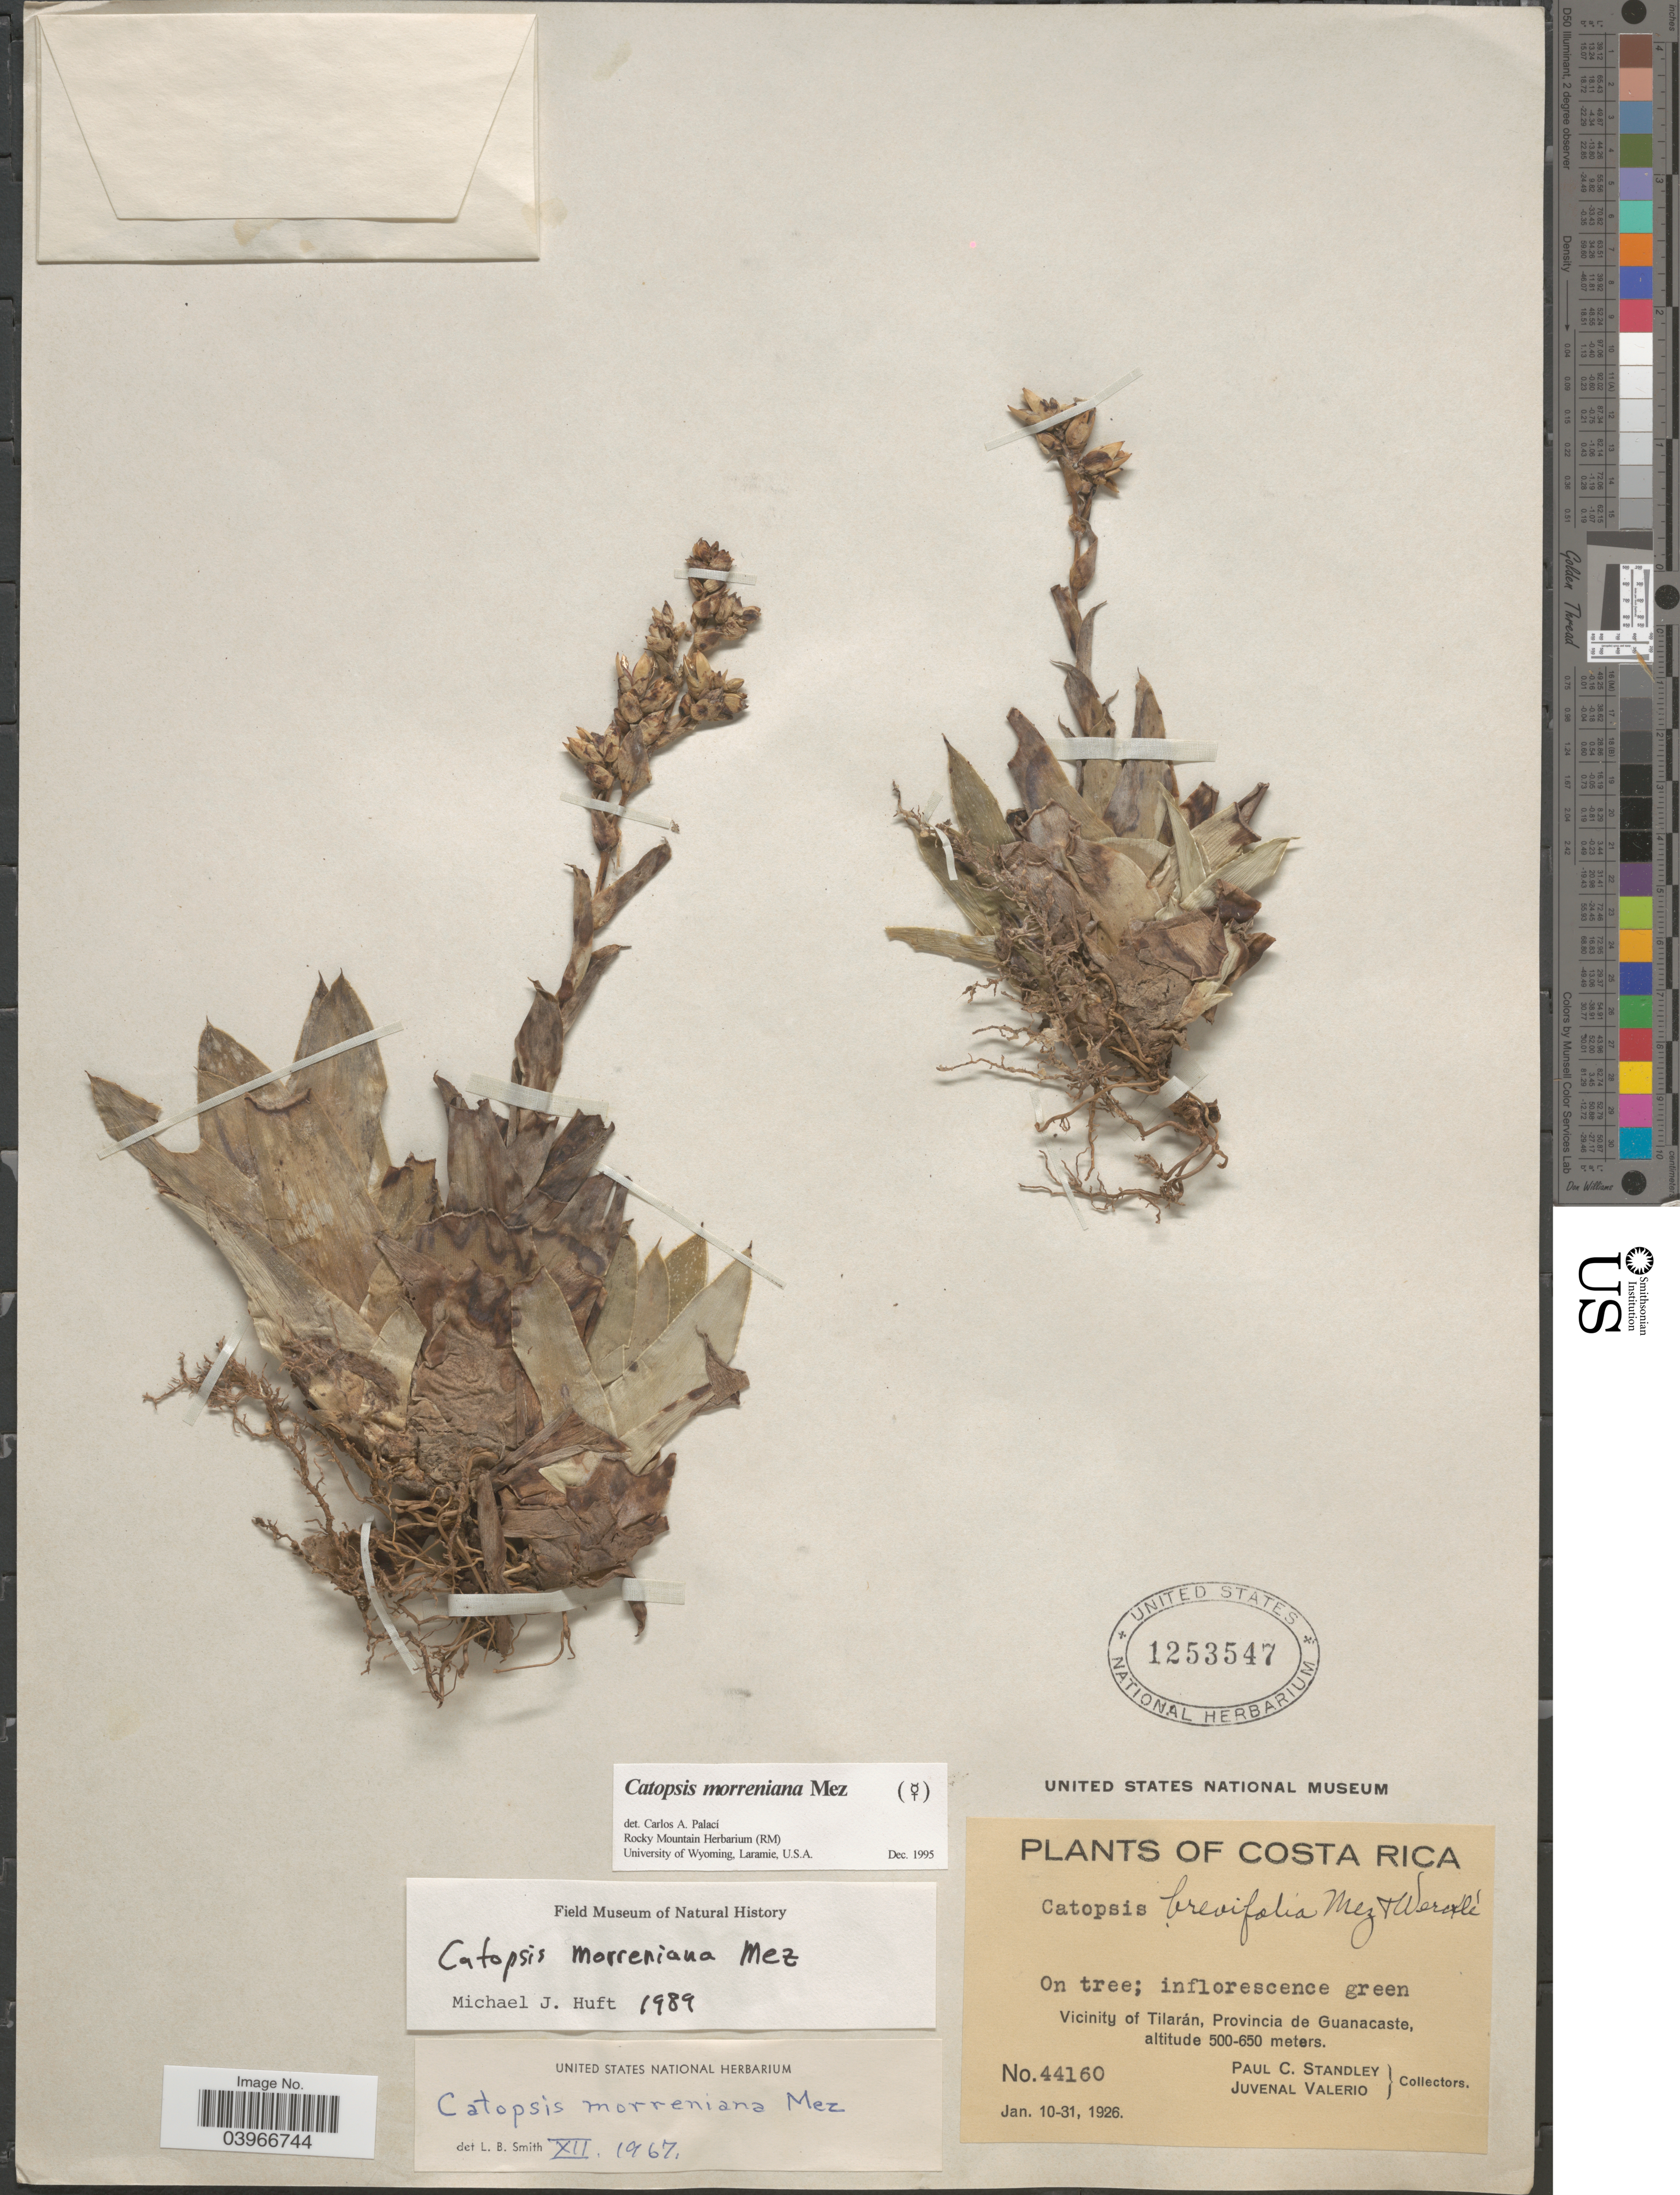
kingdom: Plantae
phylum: Tracheophyta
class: Liliopsida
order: Poales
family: Bromeliaceae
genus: Catopsis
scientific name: Catopsis morreniana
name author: Mez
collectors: P. C. Standley & J. Valerio R.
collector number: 44160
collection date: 1926-01-10/1926-01-31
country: Costa Rica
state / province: Guanacaste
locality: Vicinity of Tilarán.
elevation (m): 500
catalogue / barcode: US 1253547